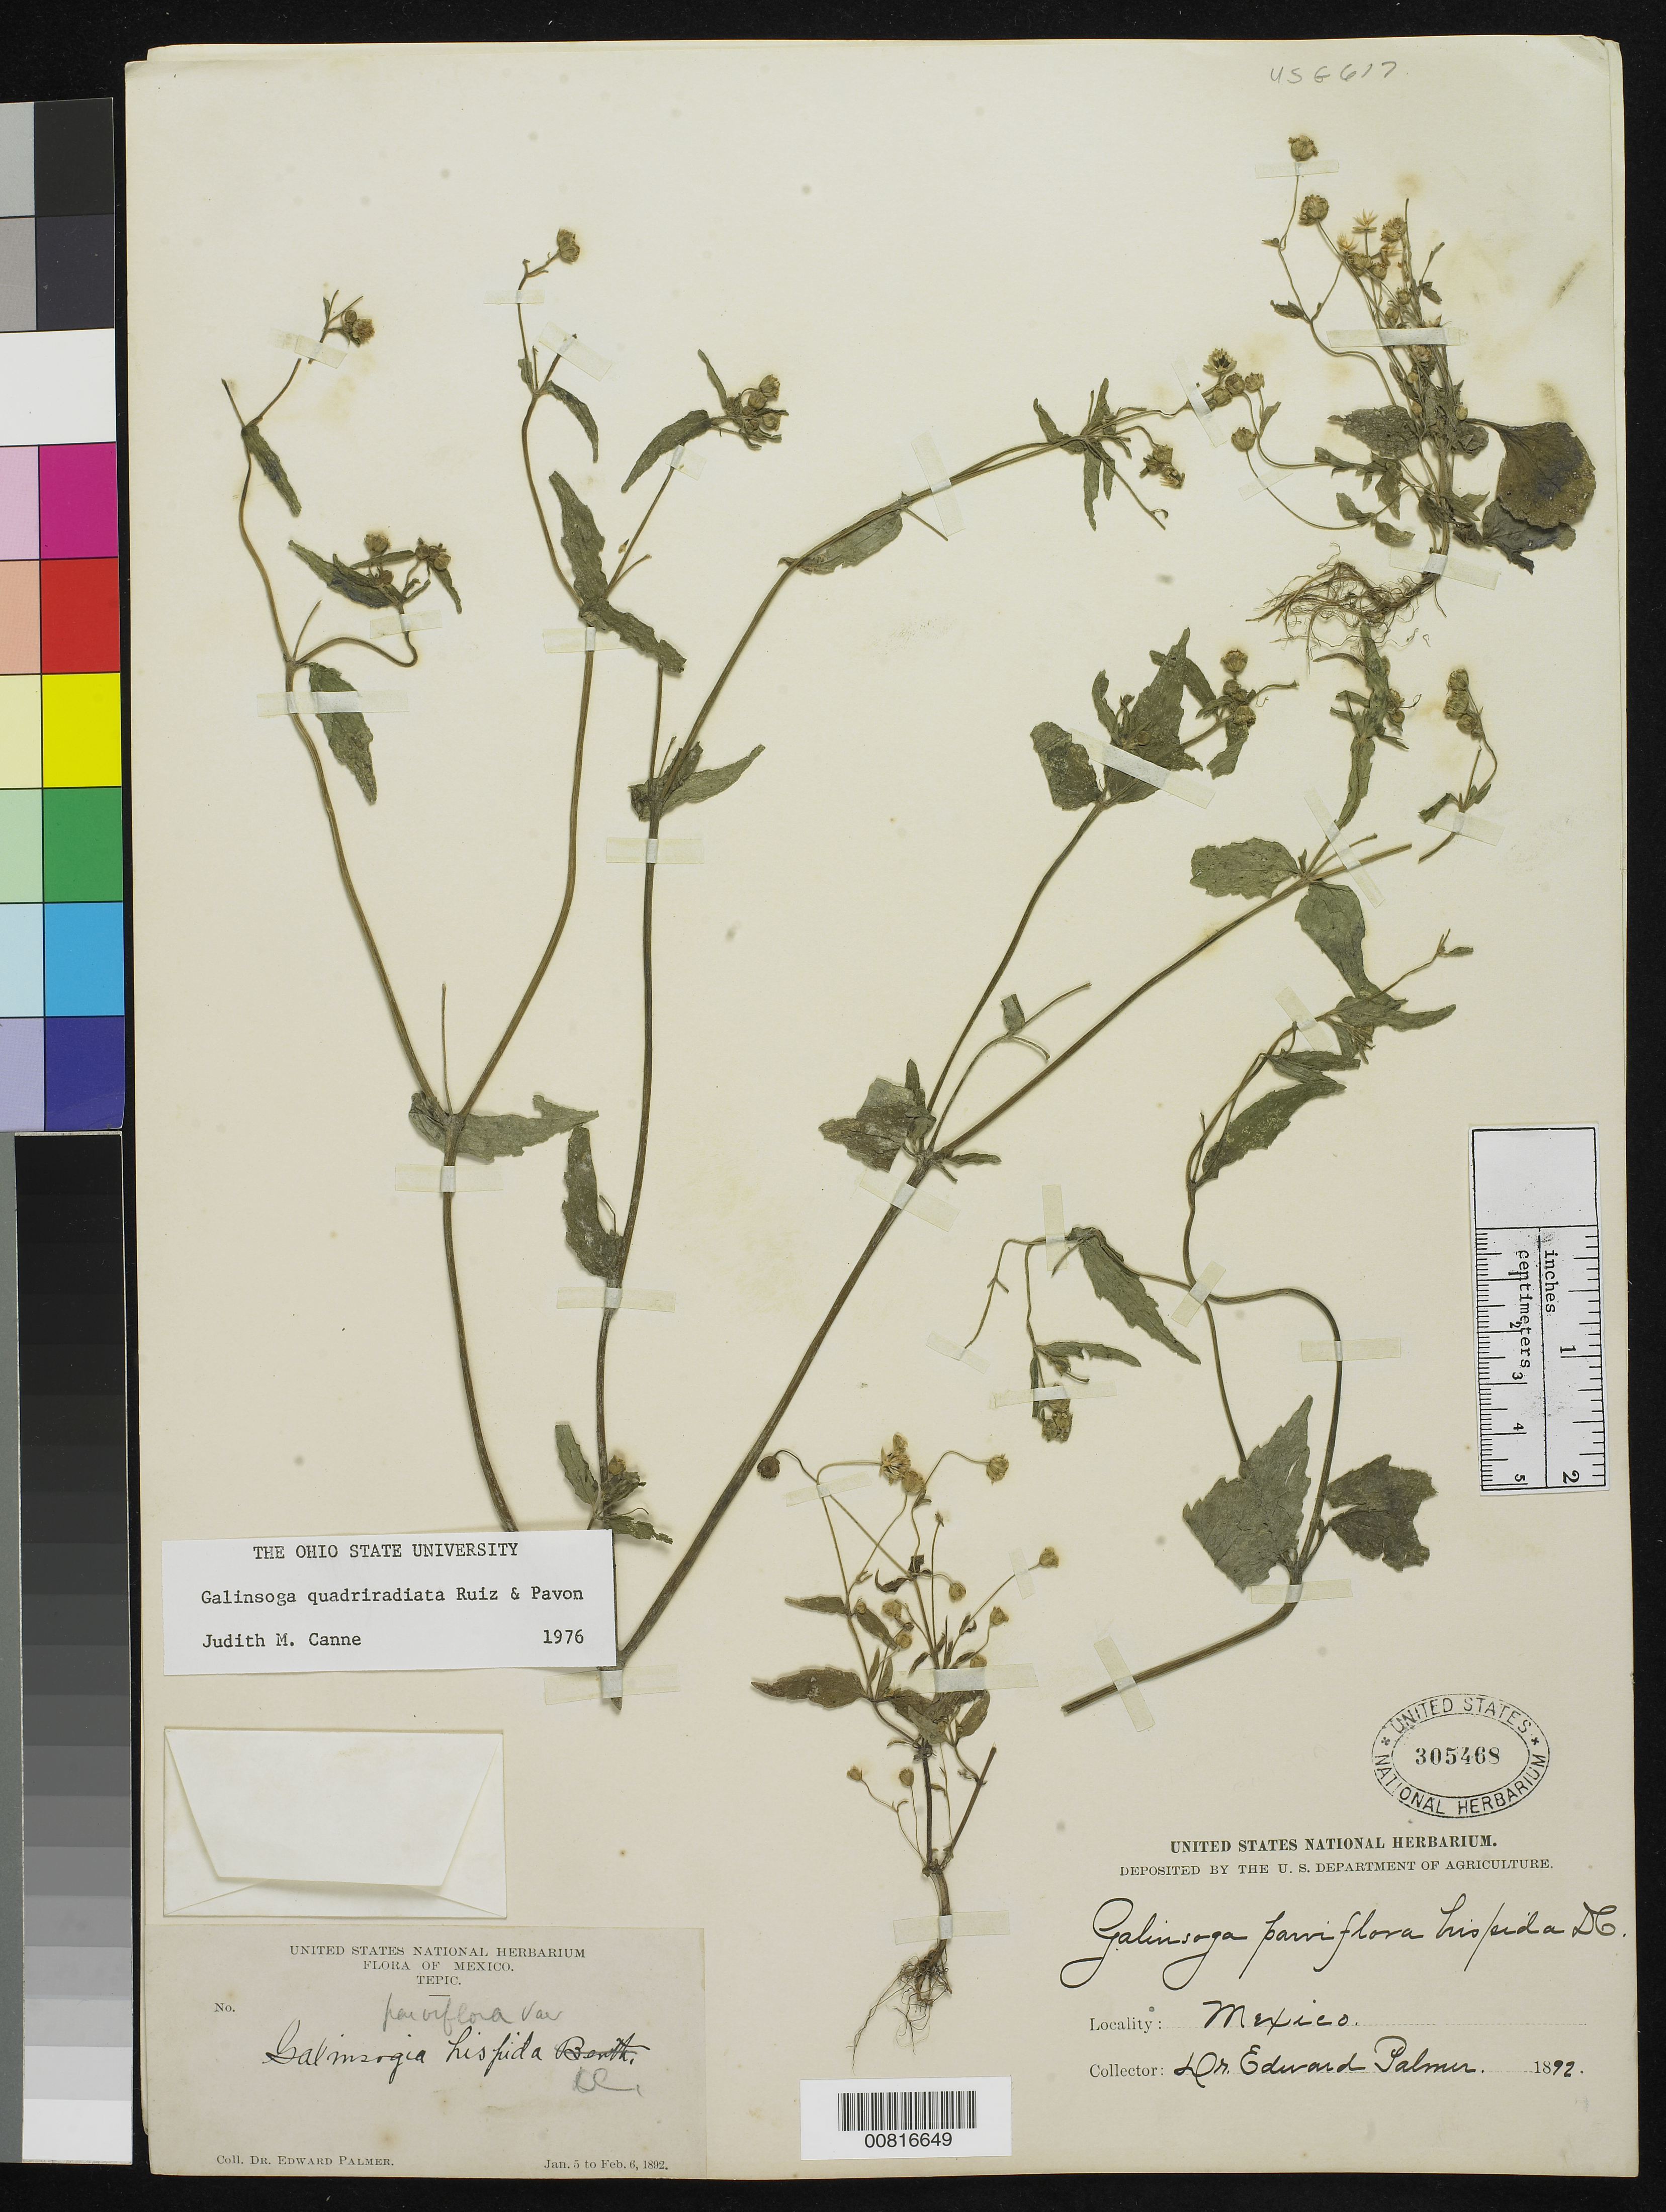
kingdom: Plantae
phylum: Tracheophyta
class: Magnoliopsida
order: Asterales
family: Asteraceae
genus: Galinsoga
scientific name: Galinsoga quadriradiata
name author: Ruiz & Pav.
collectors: E. Palmer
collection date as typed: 05 Jan 1892 to 06 Feb 1892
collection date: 1892-01-05/1892-02-06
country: Mexico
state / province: Nayarit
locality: Tepic, Nayarit.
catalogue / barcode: US 305468